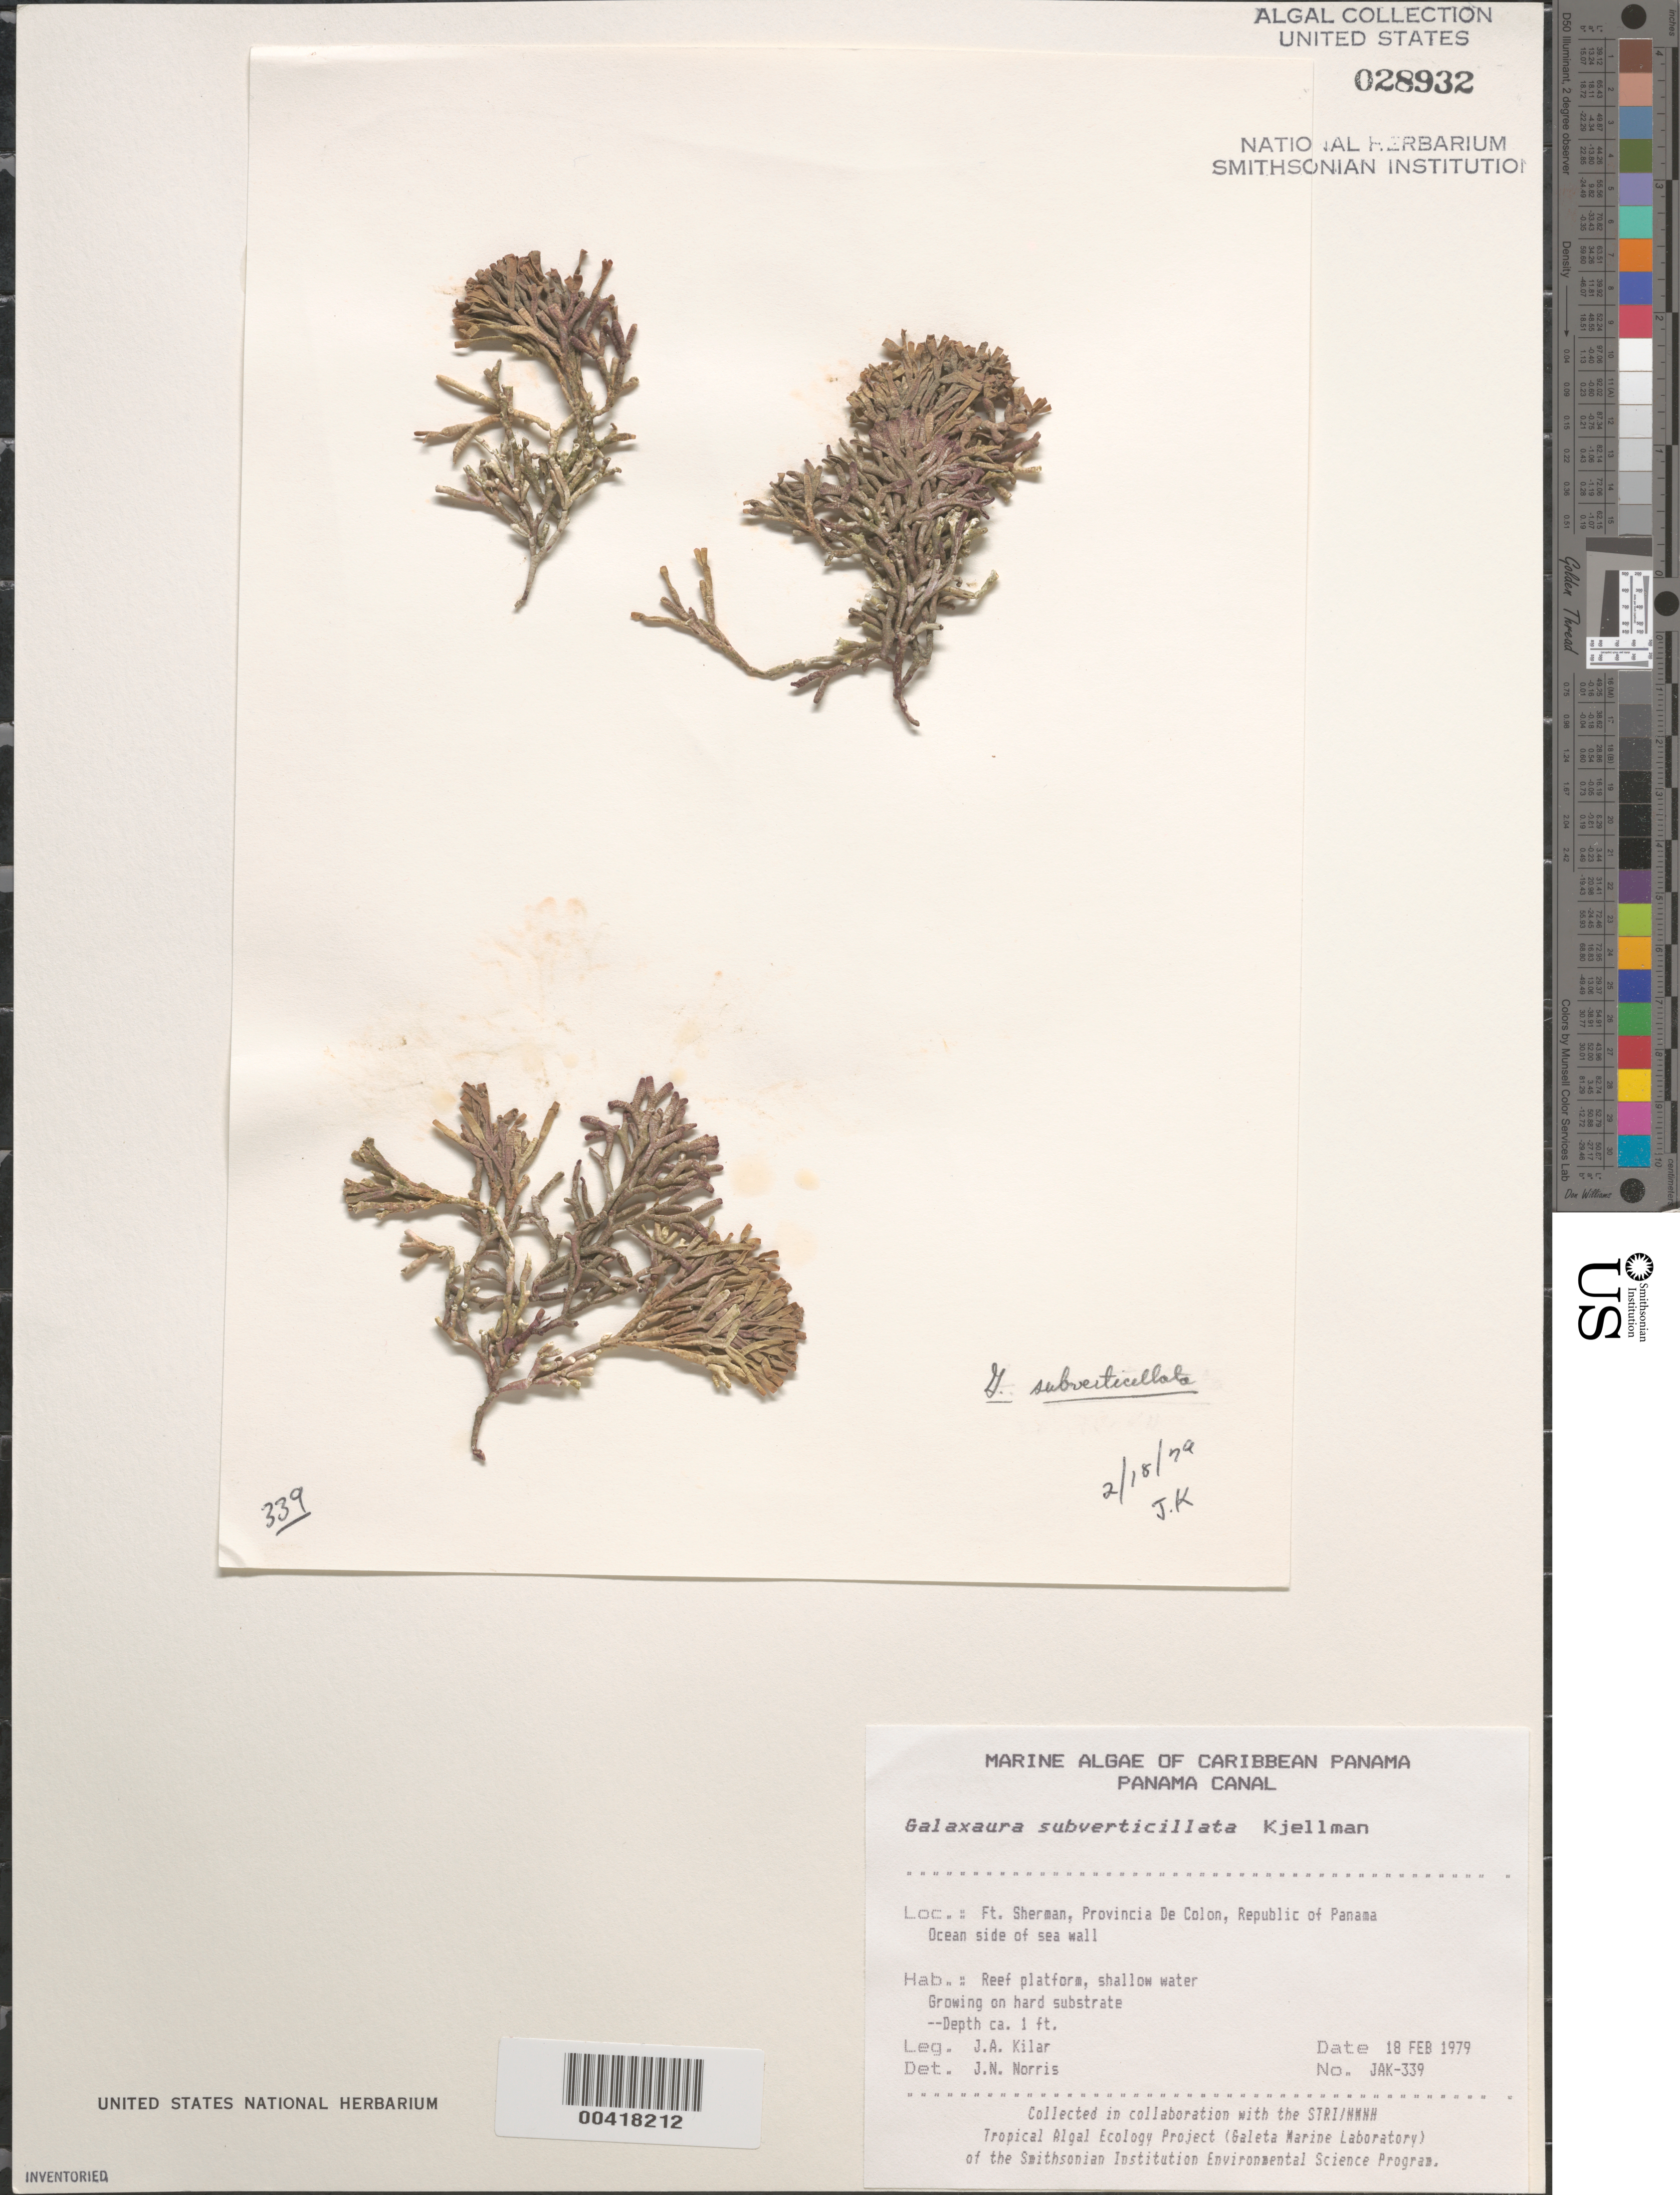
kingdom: Plantae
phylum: Rhodophyta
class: Florideophyceae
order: Nemaliales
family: Galaxauraceae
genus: Galaxaura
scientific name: Galaxaura rugosa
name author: (Ellis & Sol.) J.V.Lamouroux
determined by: Algae name updating Project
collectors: J. A. Kilar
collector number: JAK-339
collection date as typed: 18 Feb 1979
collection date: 1979-02-18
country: Panama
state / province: Colón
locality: Fort Sherman, Panama Canal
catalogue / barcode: US 28932